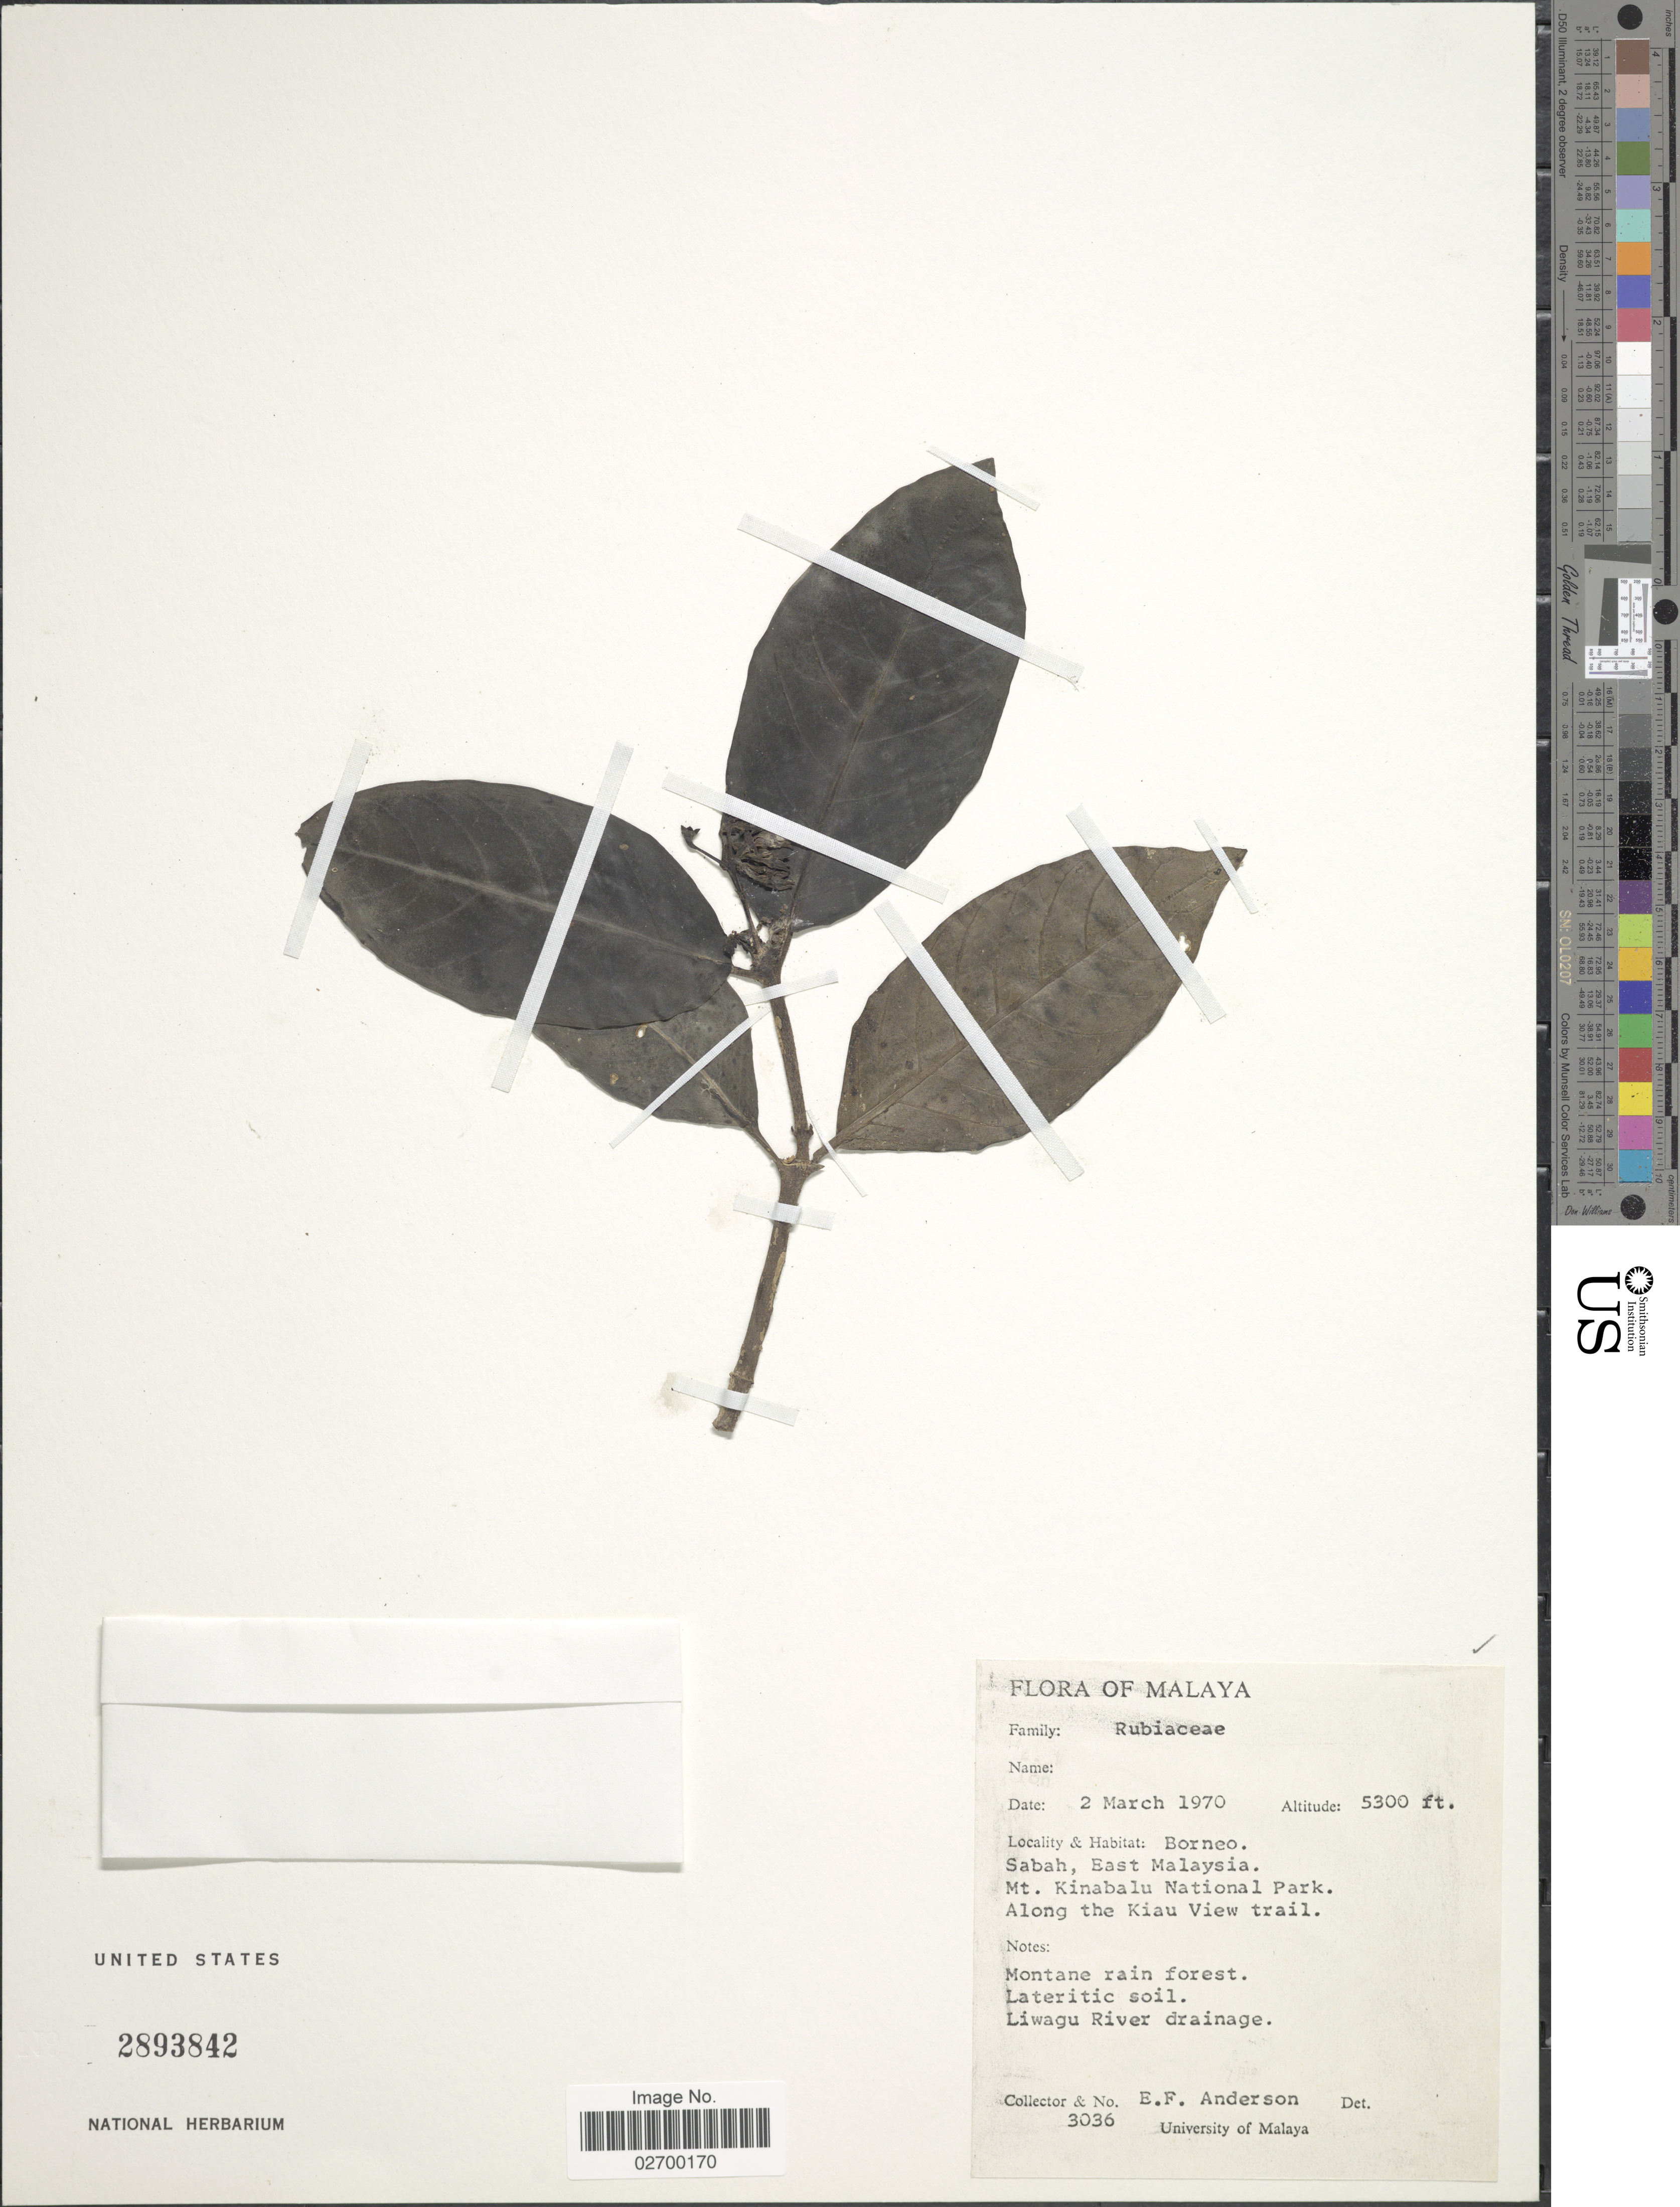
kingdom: Plantae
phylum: Tracheophyta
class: Magnoliopsida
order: Gentianales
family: Rubiaceae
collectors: E. F. Anderson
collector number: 3036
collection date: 1970-03-02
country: Malaysia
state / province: Sabah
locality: Malaya. Borneo. East Malaysia. Mt. Kinabalu National Park. Along the Kiau View Trail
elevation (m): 1615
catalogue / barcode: US 2893842